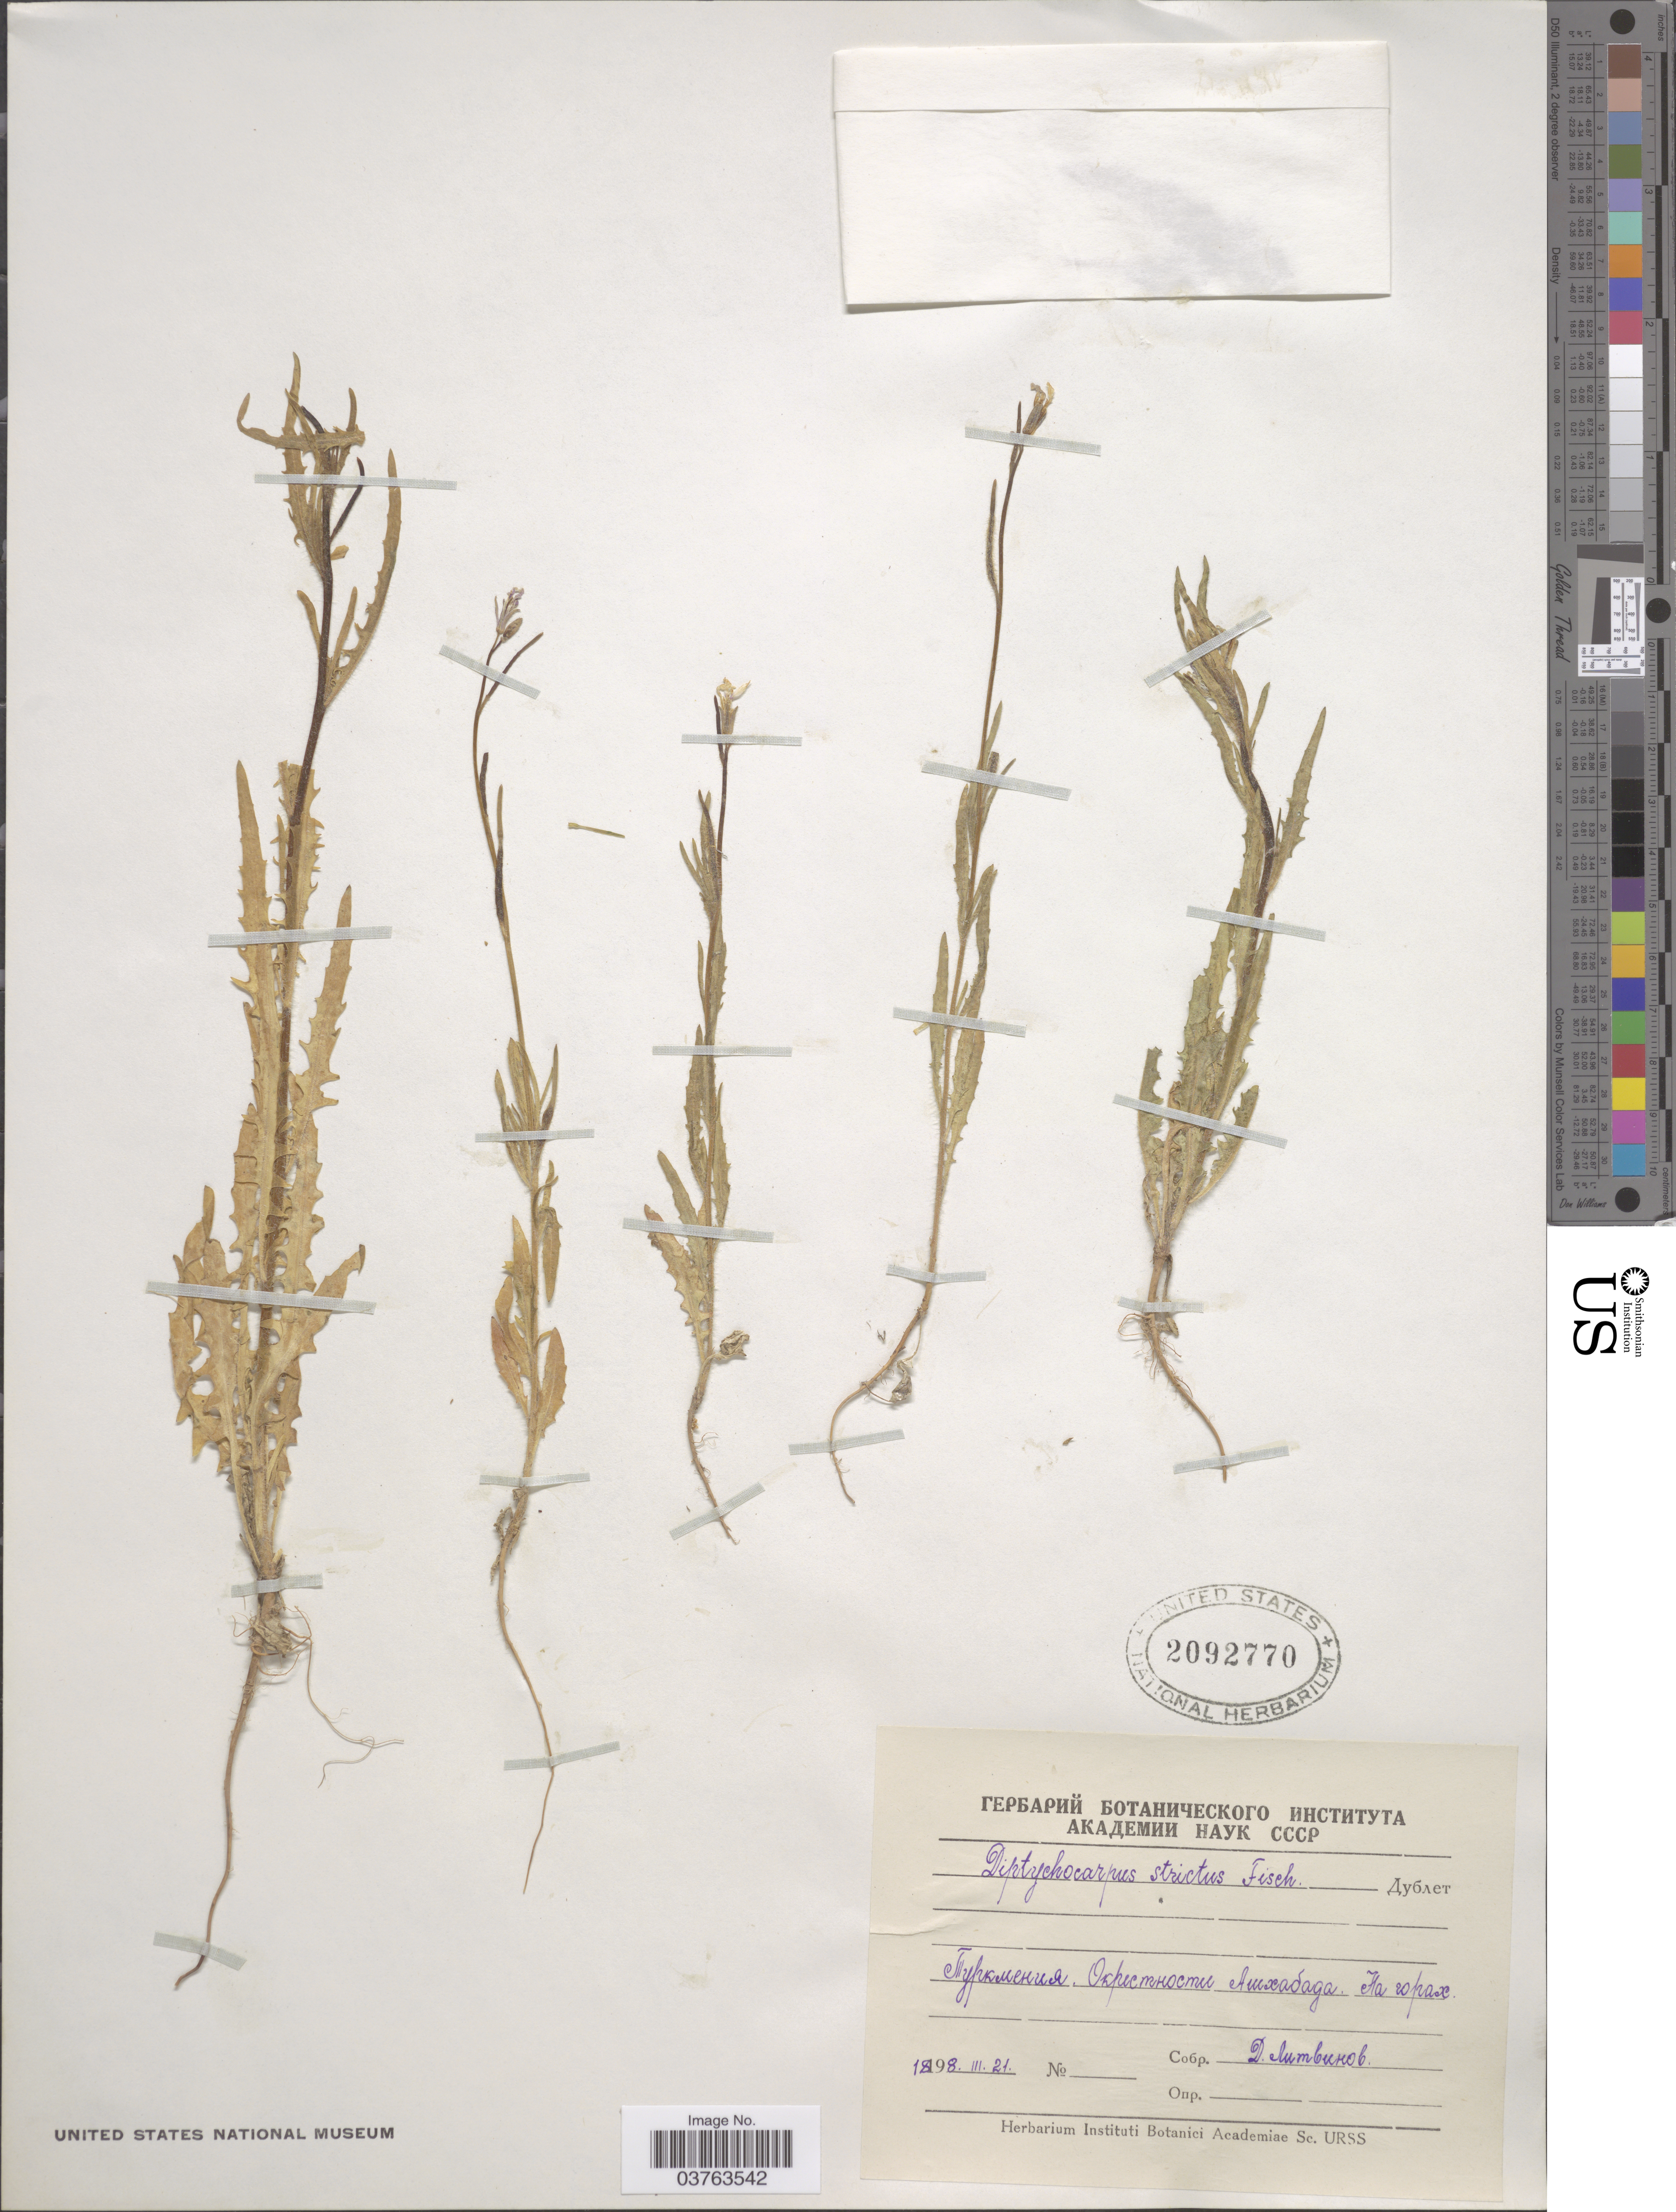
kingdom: Plantae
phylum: Tracheophyta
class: Magnoliopsida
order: Brassicales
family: Brassicaceae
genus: Diptychocarpus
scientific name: Diptychocarpus strictus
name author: (Fisch. ex M. Bieb.) Trautv.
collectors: D. Litvinov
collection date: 1898-03-21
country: Turkmenistan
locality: Vicinity of Ashgabat.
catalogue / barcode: US 2092770